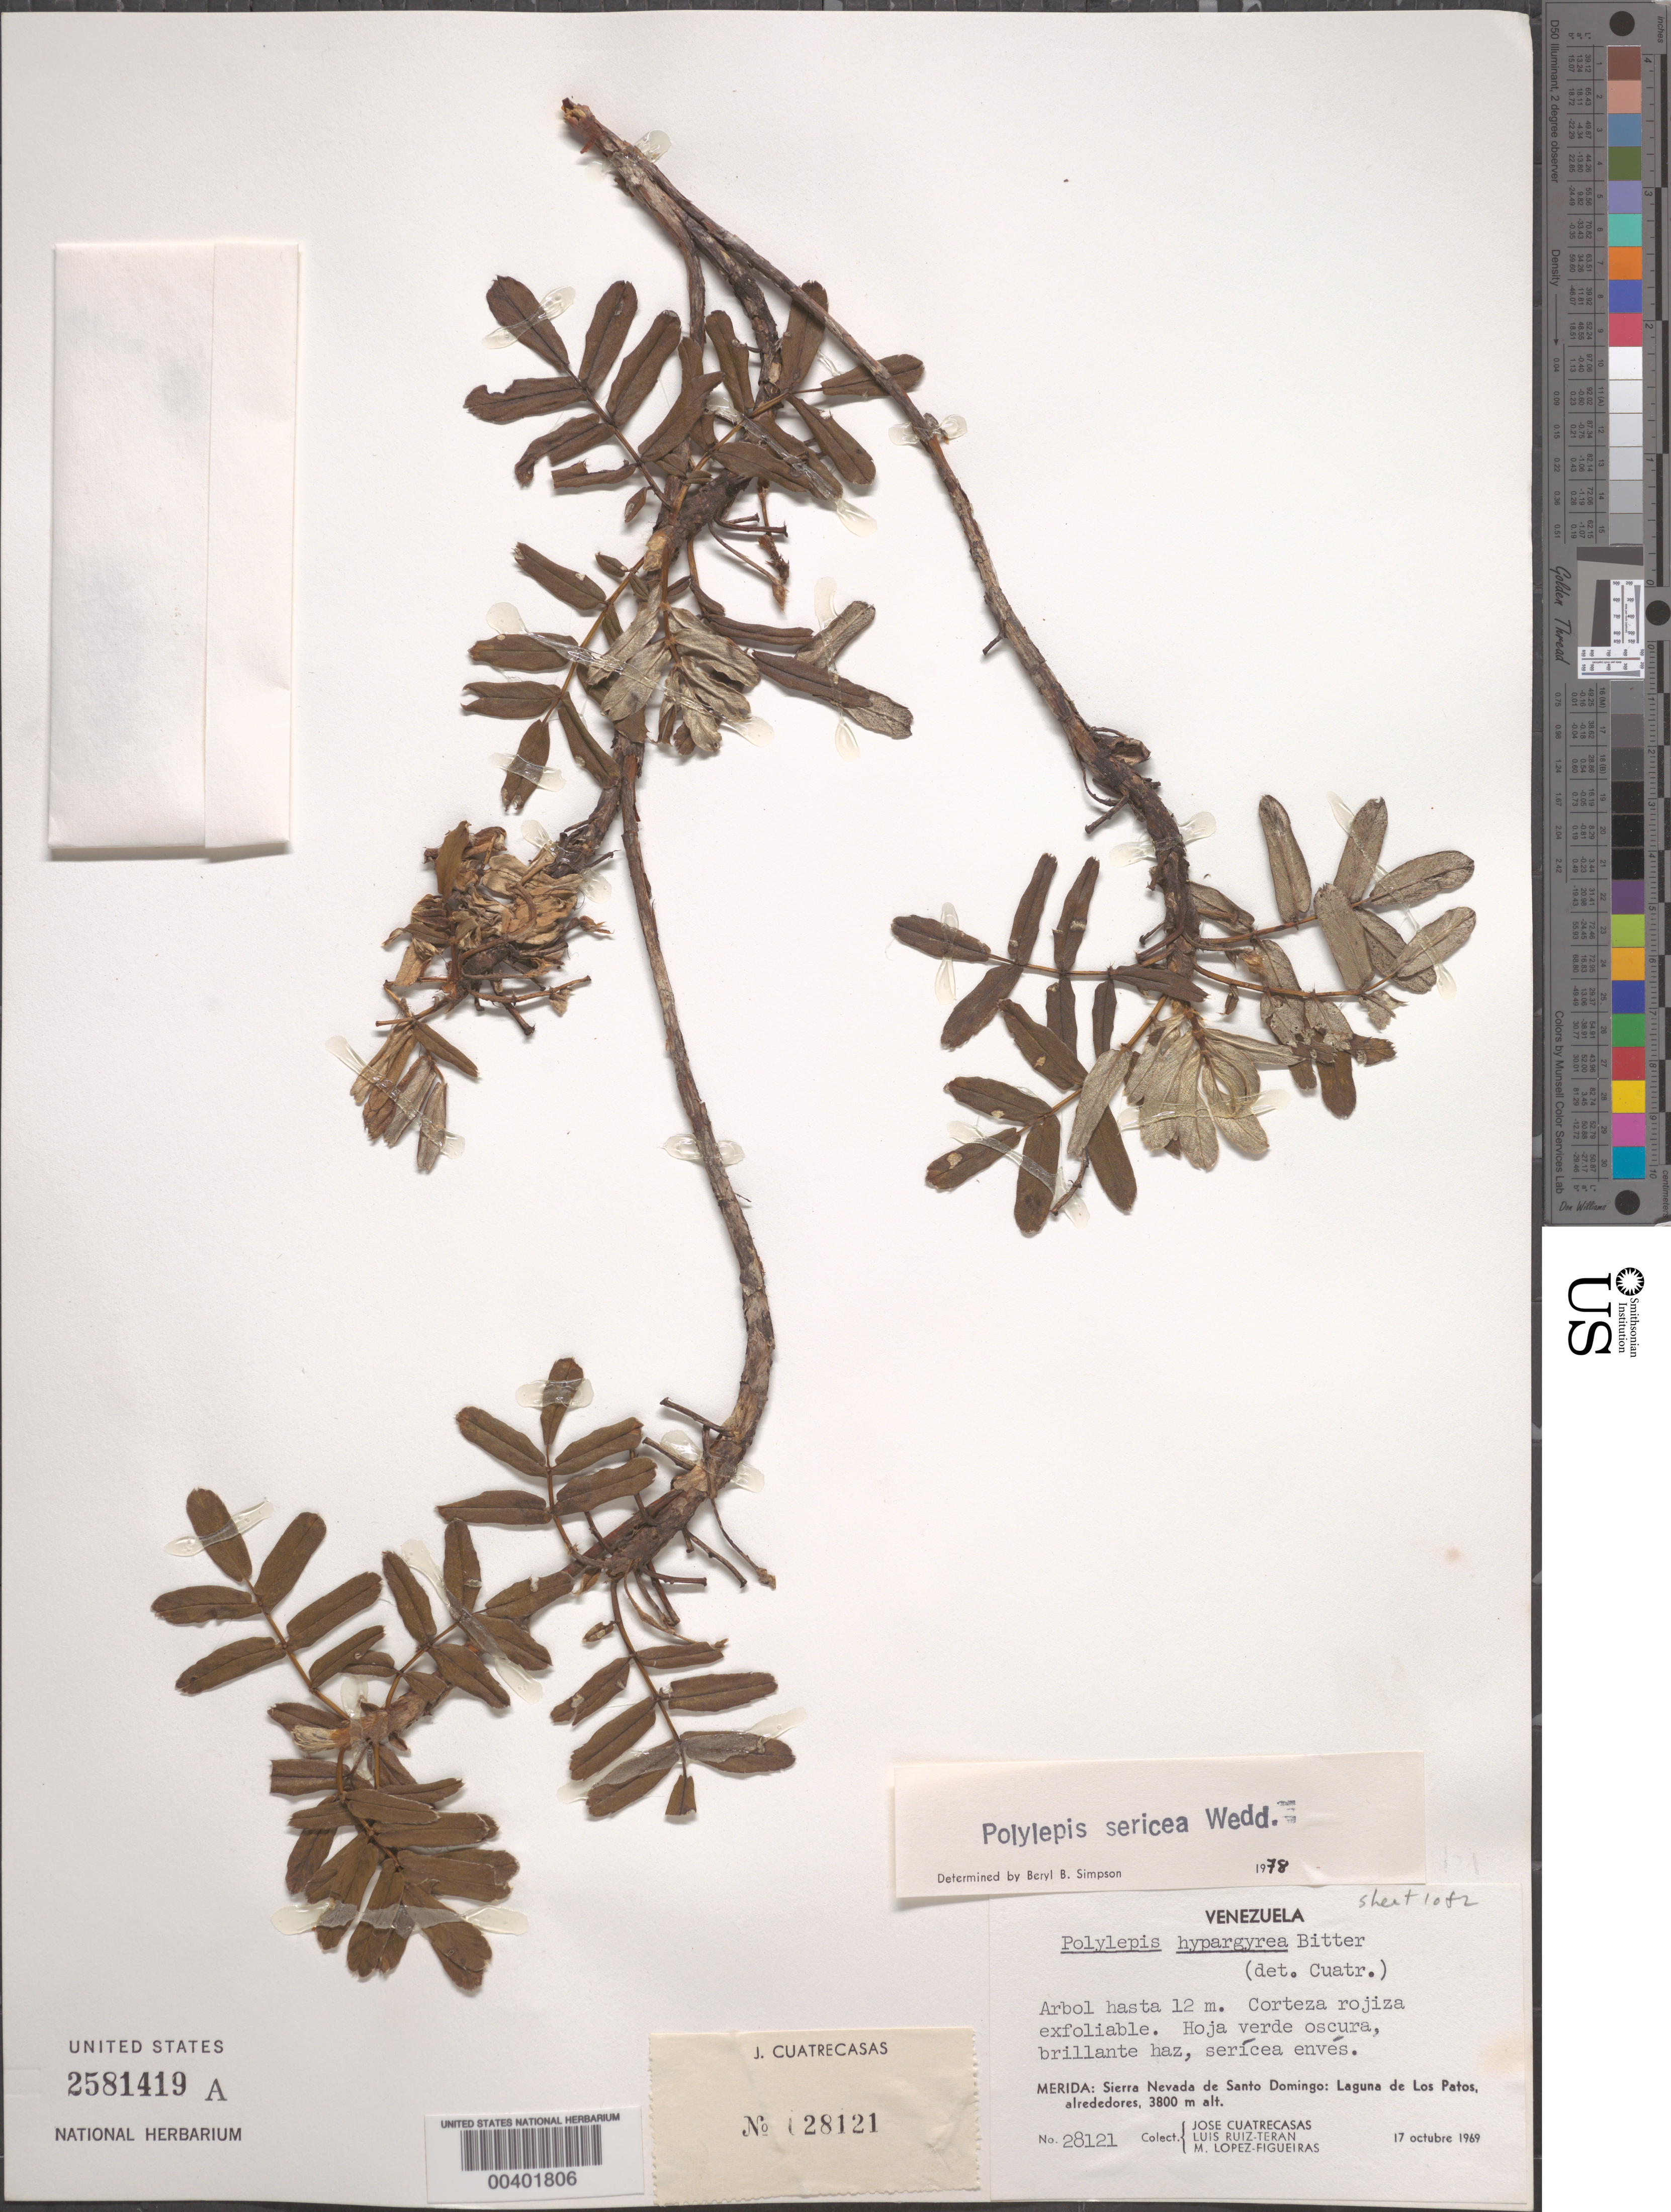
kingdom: Plantae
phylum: Tracheophyta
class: Magnoliopsida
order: Rosales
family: Rosaceae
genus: Polylepis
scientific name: Polylepis sericea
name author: Wedd.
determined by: Cuatrecasas, J.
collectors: J. Cuatrecasas, L. E. Ruíz-Terán & M. López Figueiras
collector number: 28121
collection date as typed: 17 Oct 1969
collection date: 1969-10-17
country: Venezuela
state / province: Mérida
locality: Sierra Nevada de Santo Domingo: Laguna de Los Patos, alrededores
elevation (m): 3800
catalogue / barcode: US 2581419A